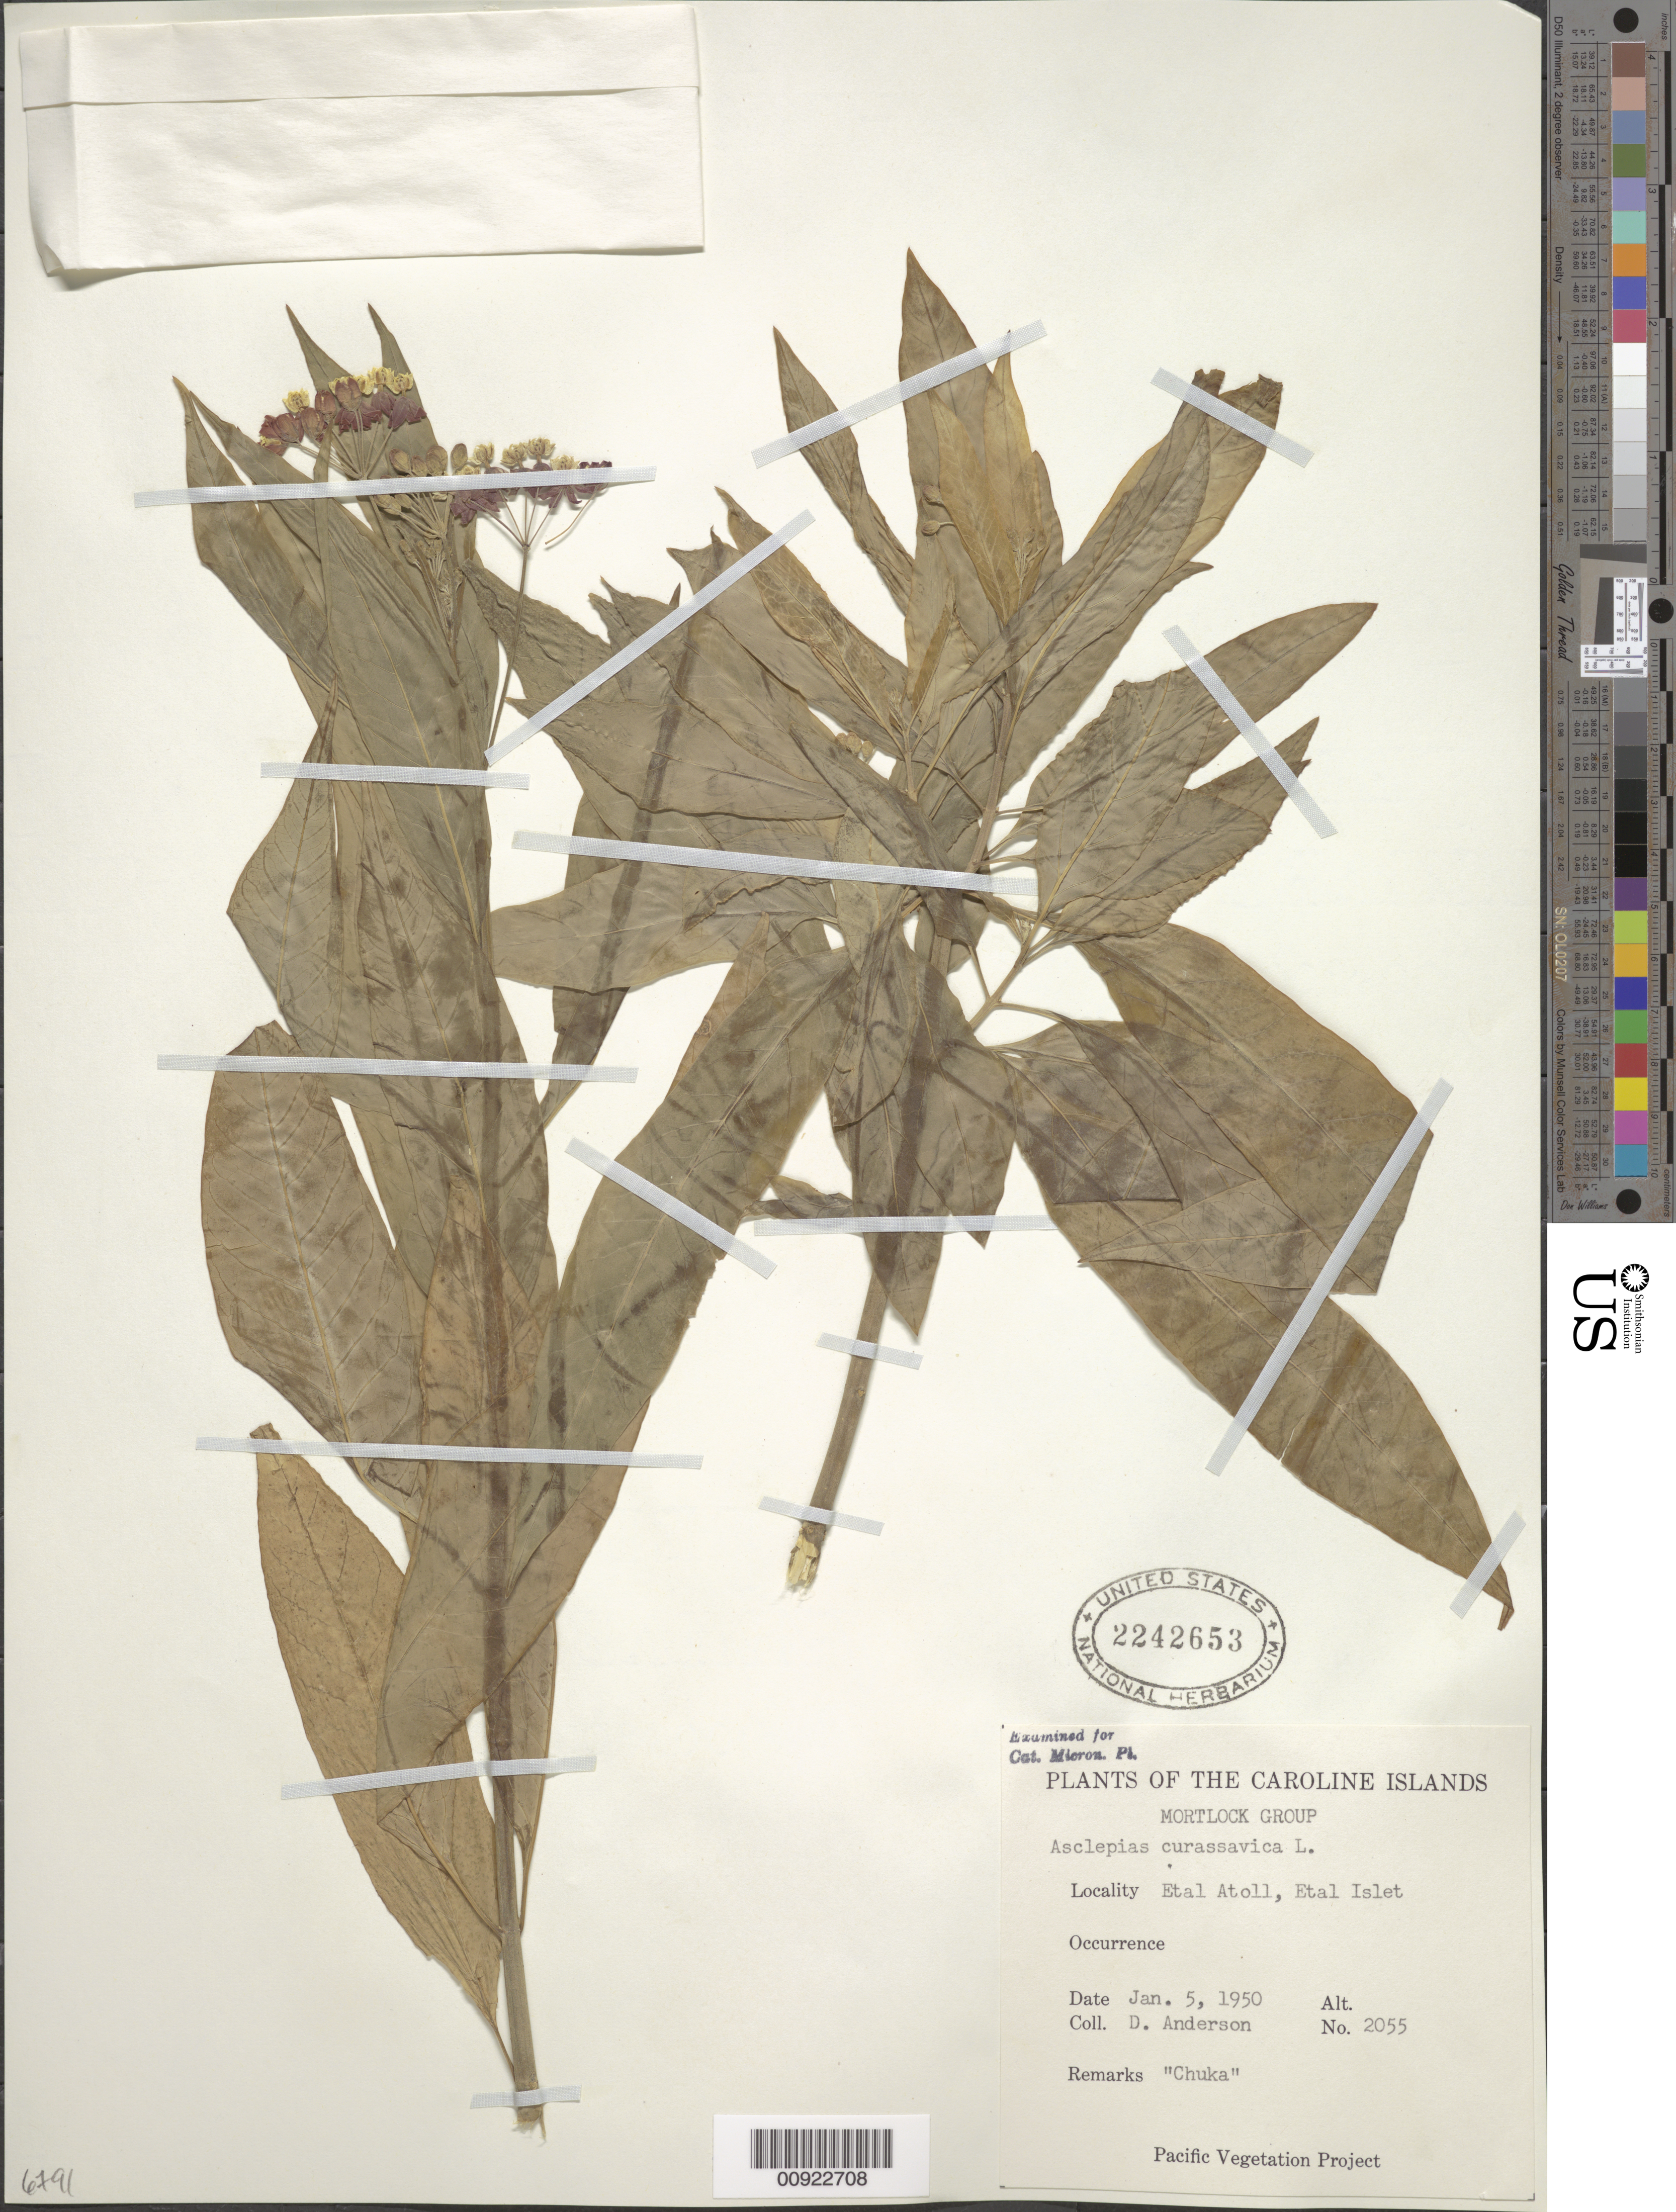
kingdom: Plantae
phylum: Tracheophyta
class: Magnoliopsida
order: Gentianales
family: Apocynaceae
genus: Asclepias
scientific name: Asclepias curassavica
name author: L.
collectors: D. Anderson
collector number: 2055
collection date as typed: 05 Jan 1950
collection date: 1950-01-05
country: Micronesia, Federated States of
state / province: Truk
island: Etal Atoll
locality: Etal Islet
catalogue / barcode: US 2242653